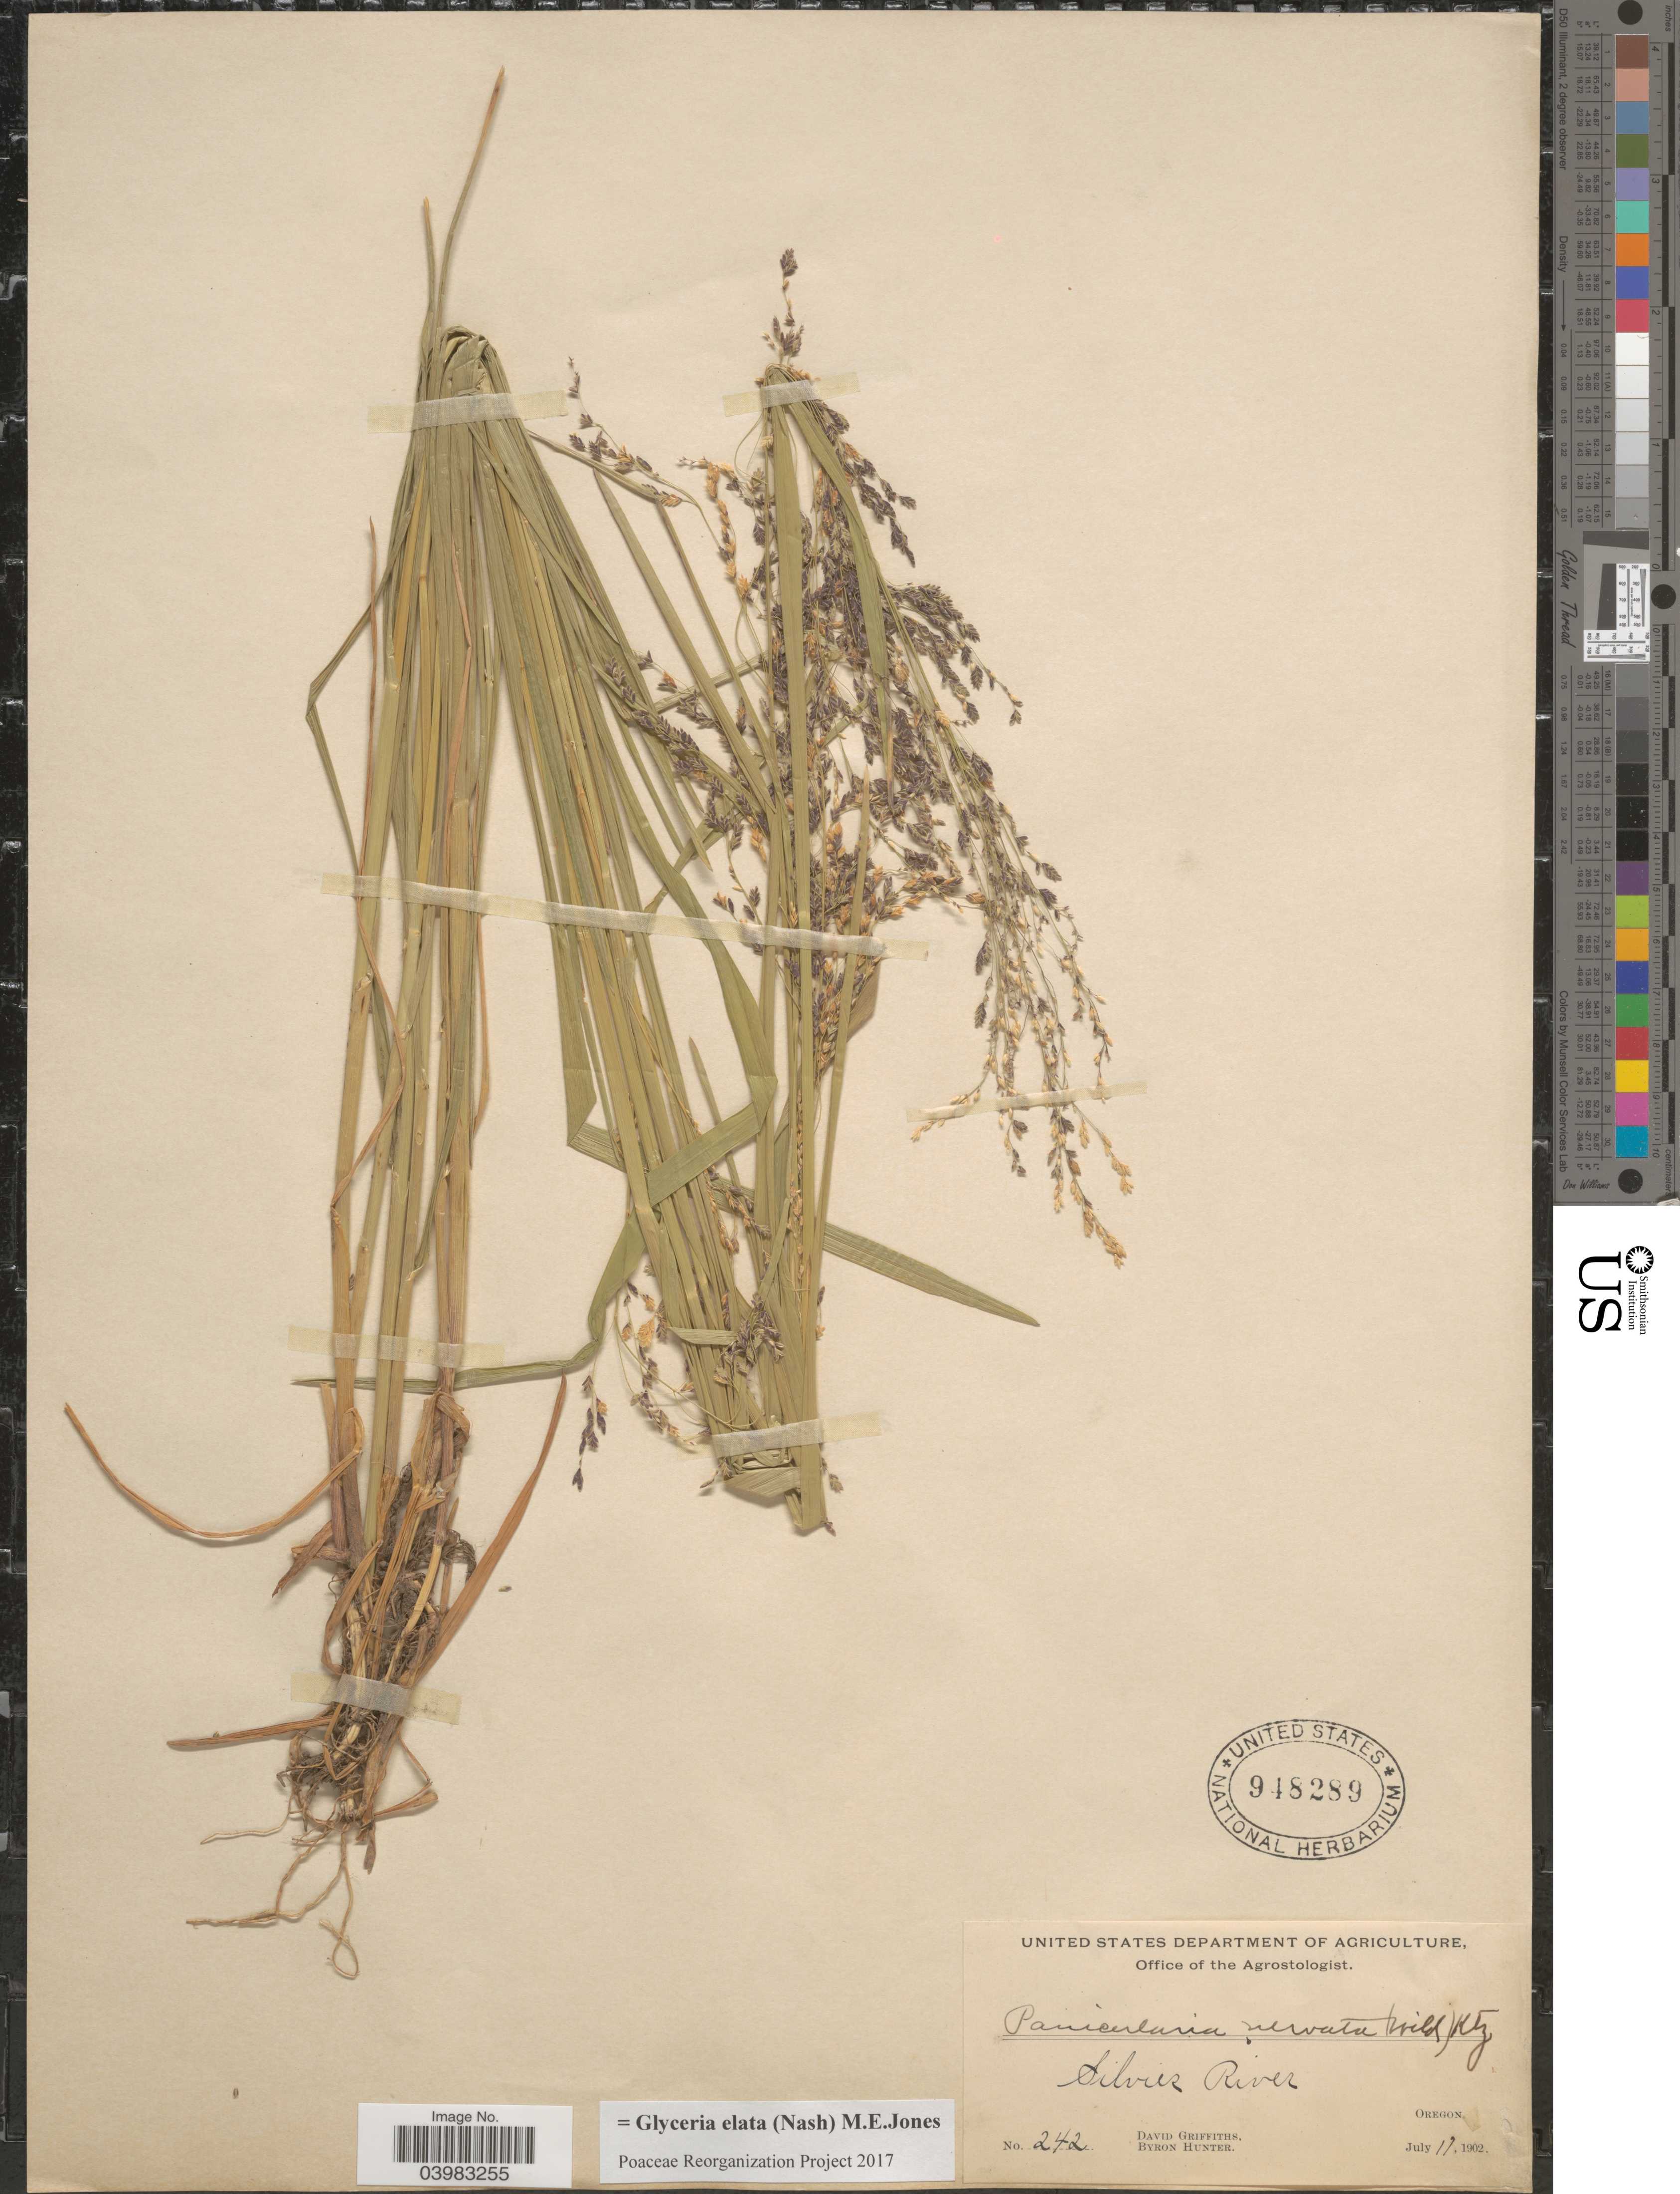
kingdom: Plantae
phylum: Tracheophyta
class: Liliopsida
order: Poales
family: Poaceae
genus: Glyceria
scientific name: Glyceria elata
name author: (Nash) M.E. Jones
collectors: D. Griffiths & B. Hunter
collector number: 242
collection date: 1902-07-11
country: United States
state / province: Oregon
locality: Silvies River.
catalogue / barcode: US 948289